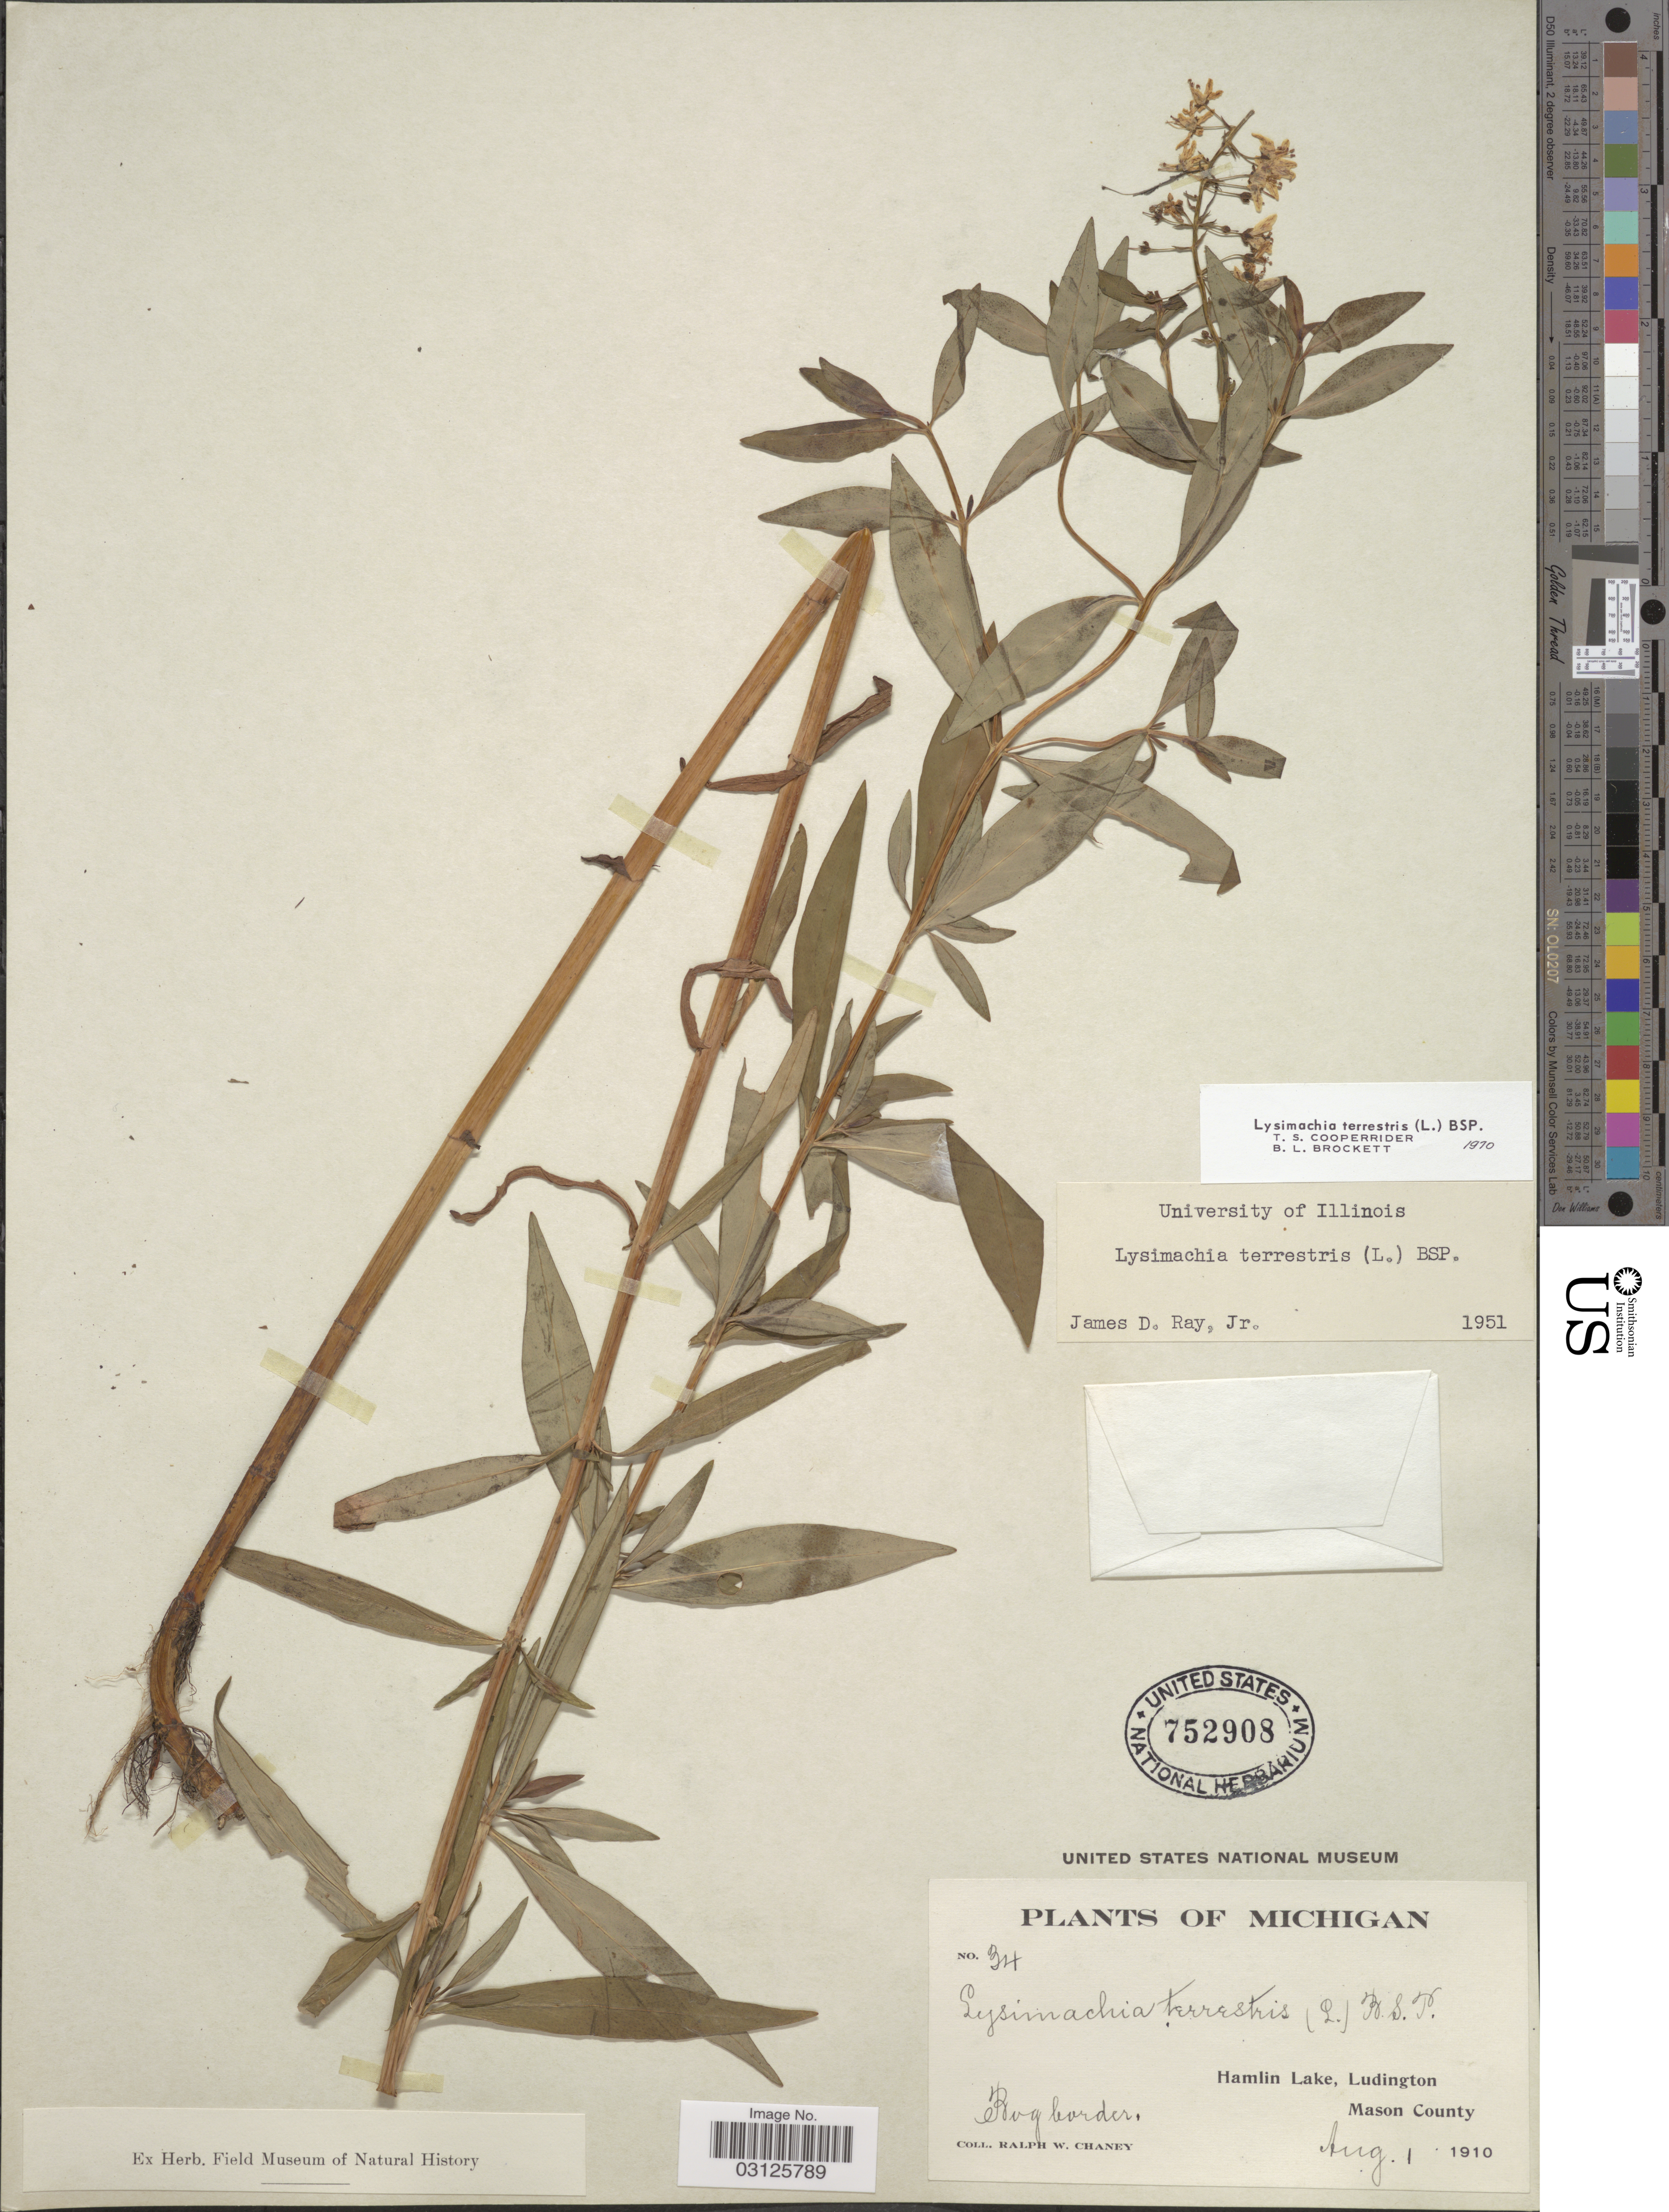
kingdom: Plantae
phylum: Tracheophyta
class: Magnoliopsida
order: Ericales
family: Primulaceae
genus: Lysimachia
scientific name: Lysimachia terrestris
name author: (L.) Britton, Stearns & Poggenb.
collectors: R. Chaney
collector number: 34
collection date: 1910-08-01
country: United States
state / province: Michigan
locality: Hamlin Lake, Ludington. Mason County.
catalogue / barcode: US 752908